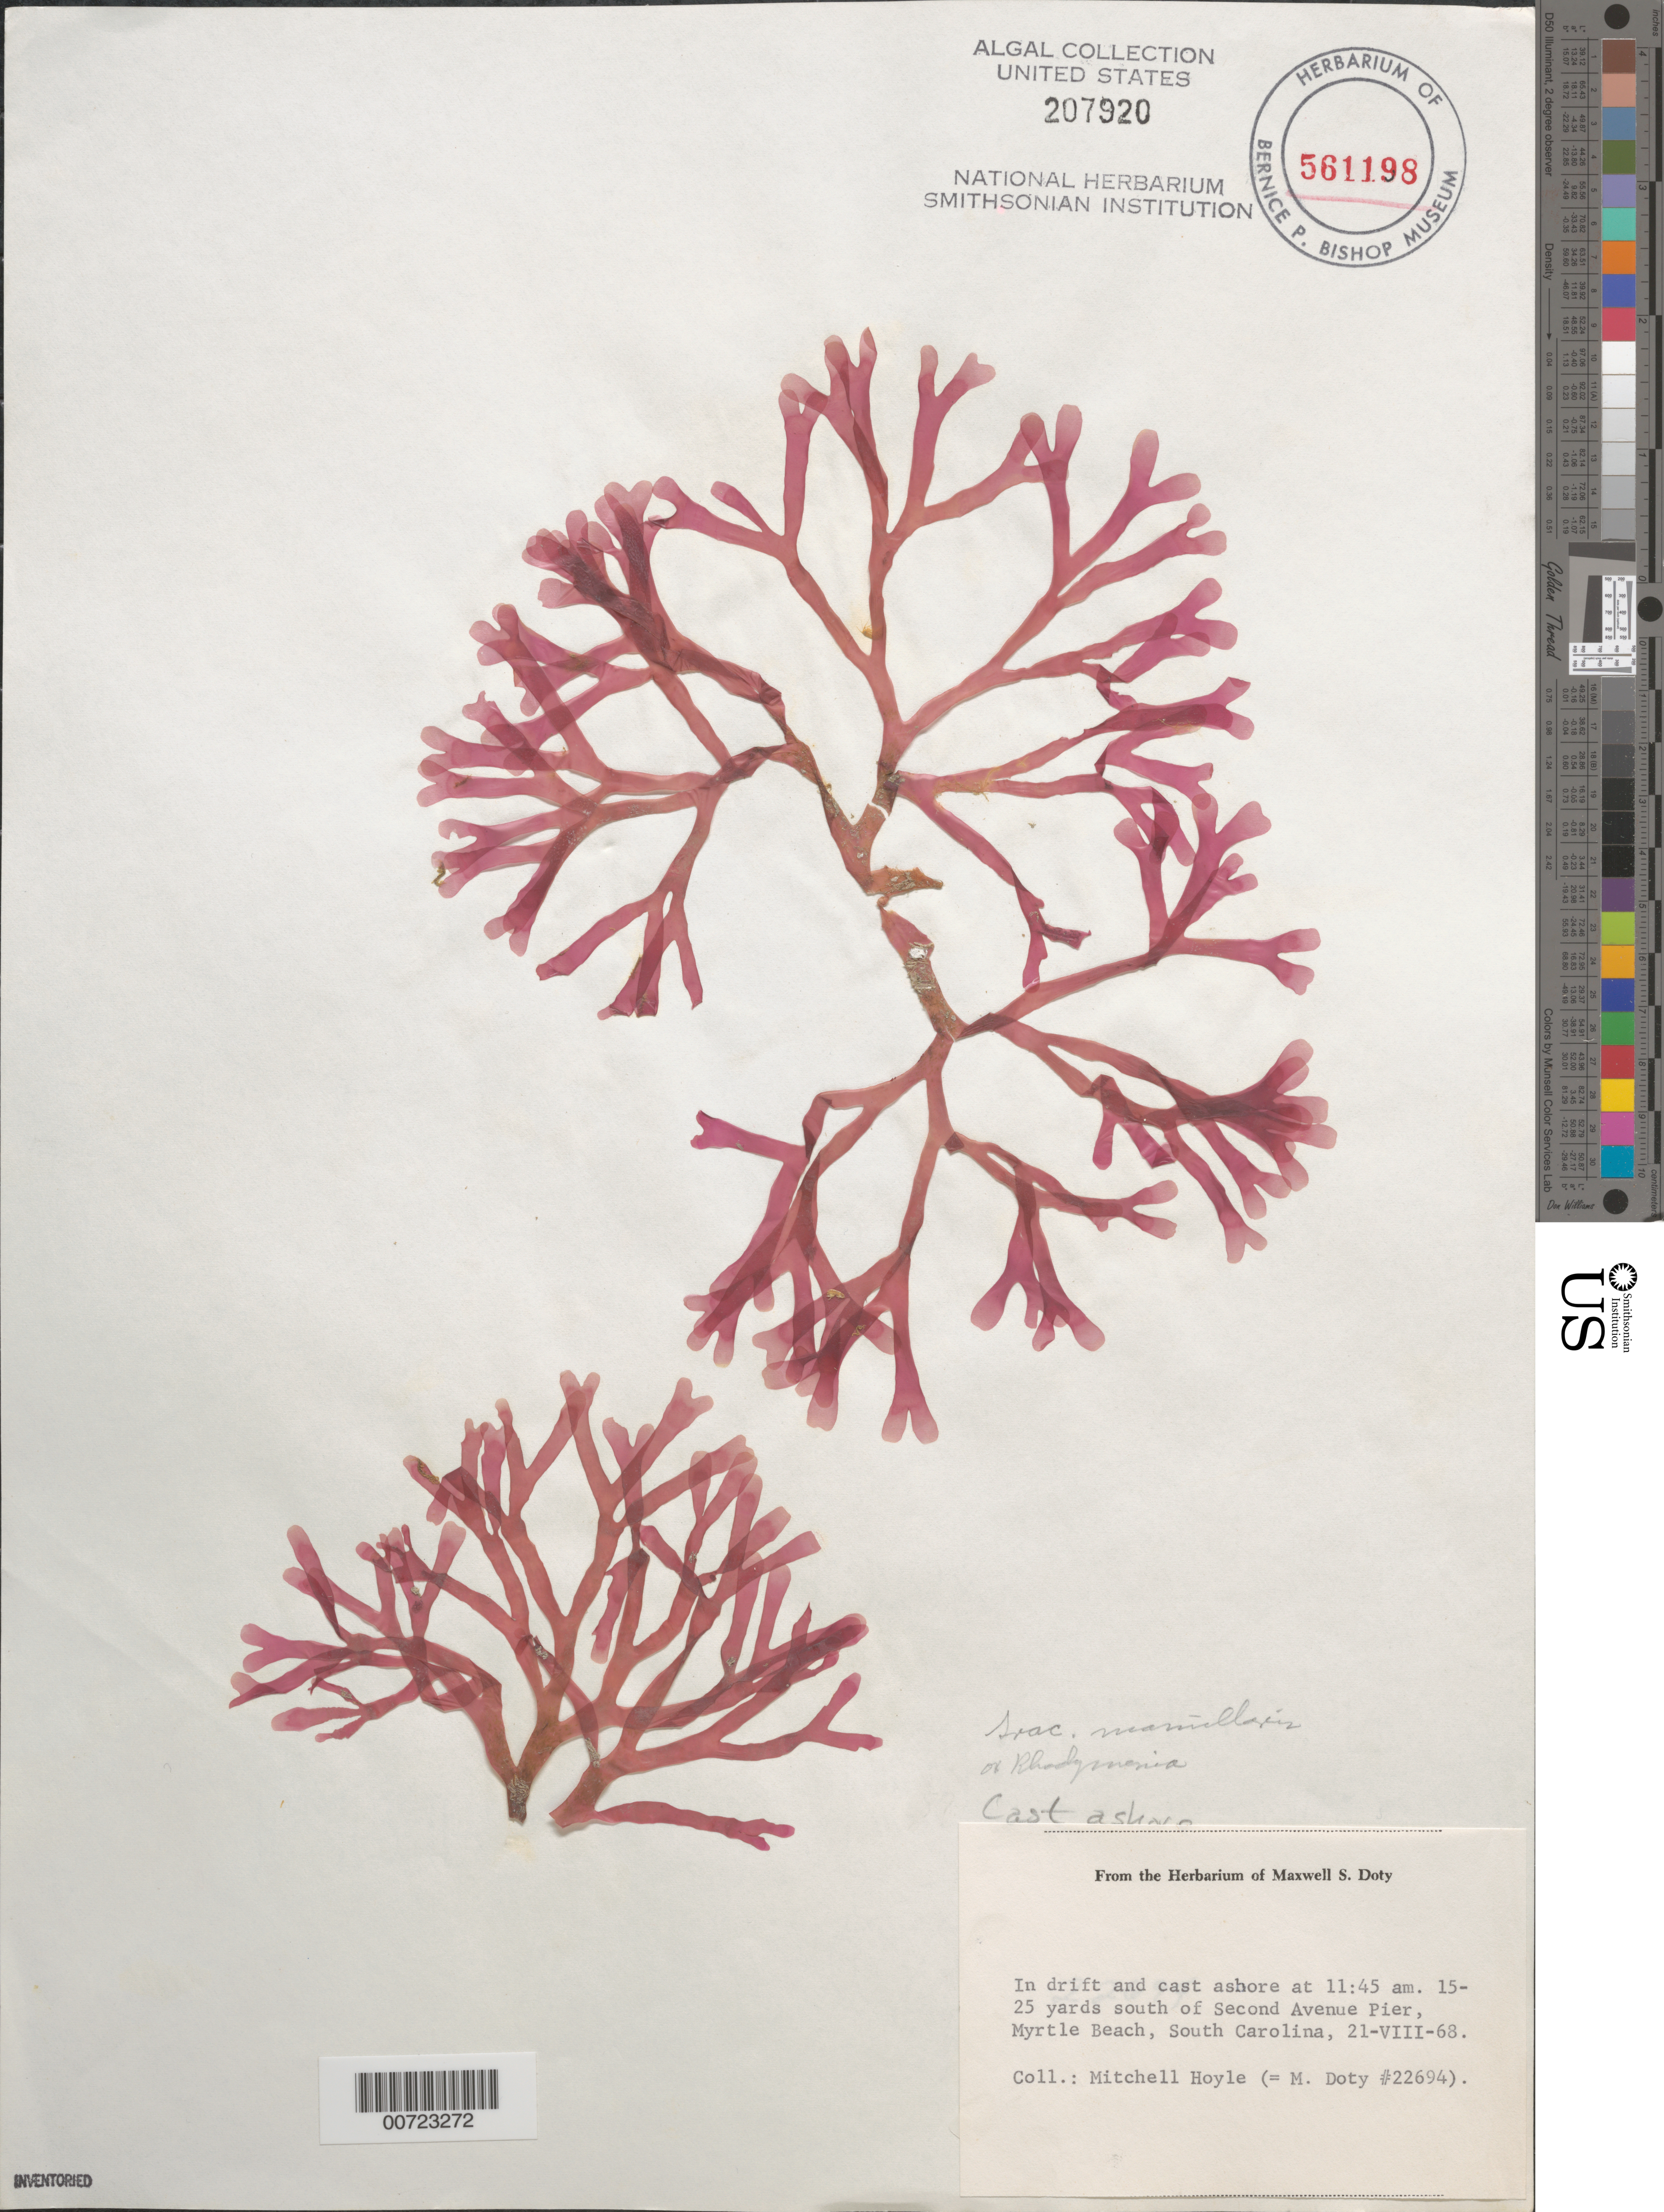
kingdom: Plantae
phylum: Rhodophyta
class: Florideophyceae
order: Gracilariales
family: Gracilariaceae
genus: Gracilaria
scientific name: Gracilaria mammillaris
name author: (Mont.) M. Howe in Britton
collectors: M. Hoyle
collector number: MSD 22694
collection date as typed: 21 Aug 1968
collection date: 1968-08-21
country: United States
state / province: South Carolina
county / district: Horry County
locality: Myrtle Beach, 15-25 yards south of Second Avenue Pier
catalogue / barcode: US 207920